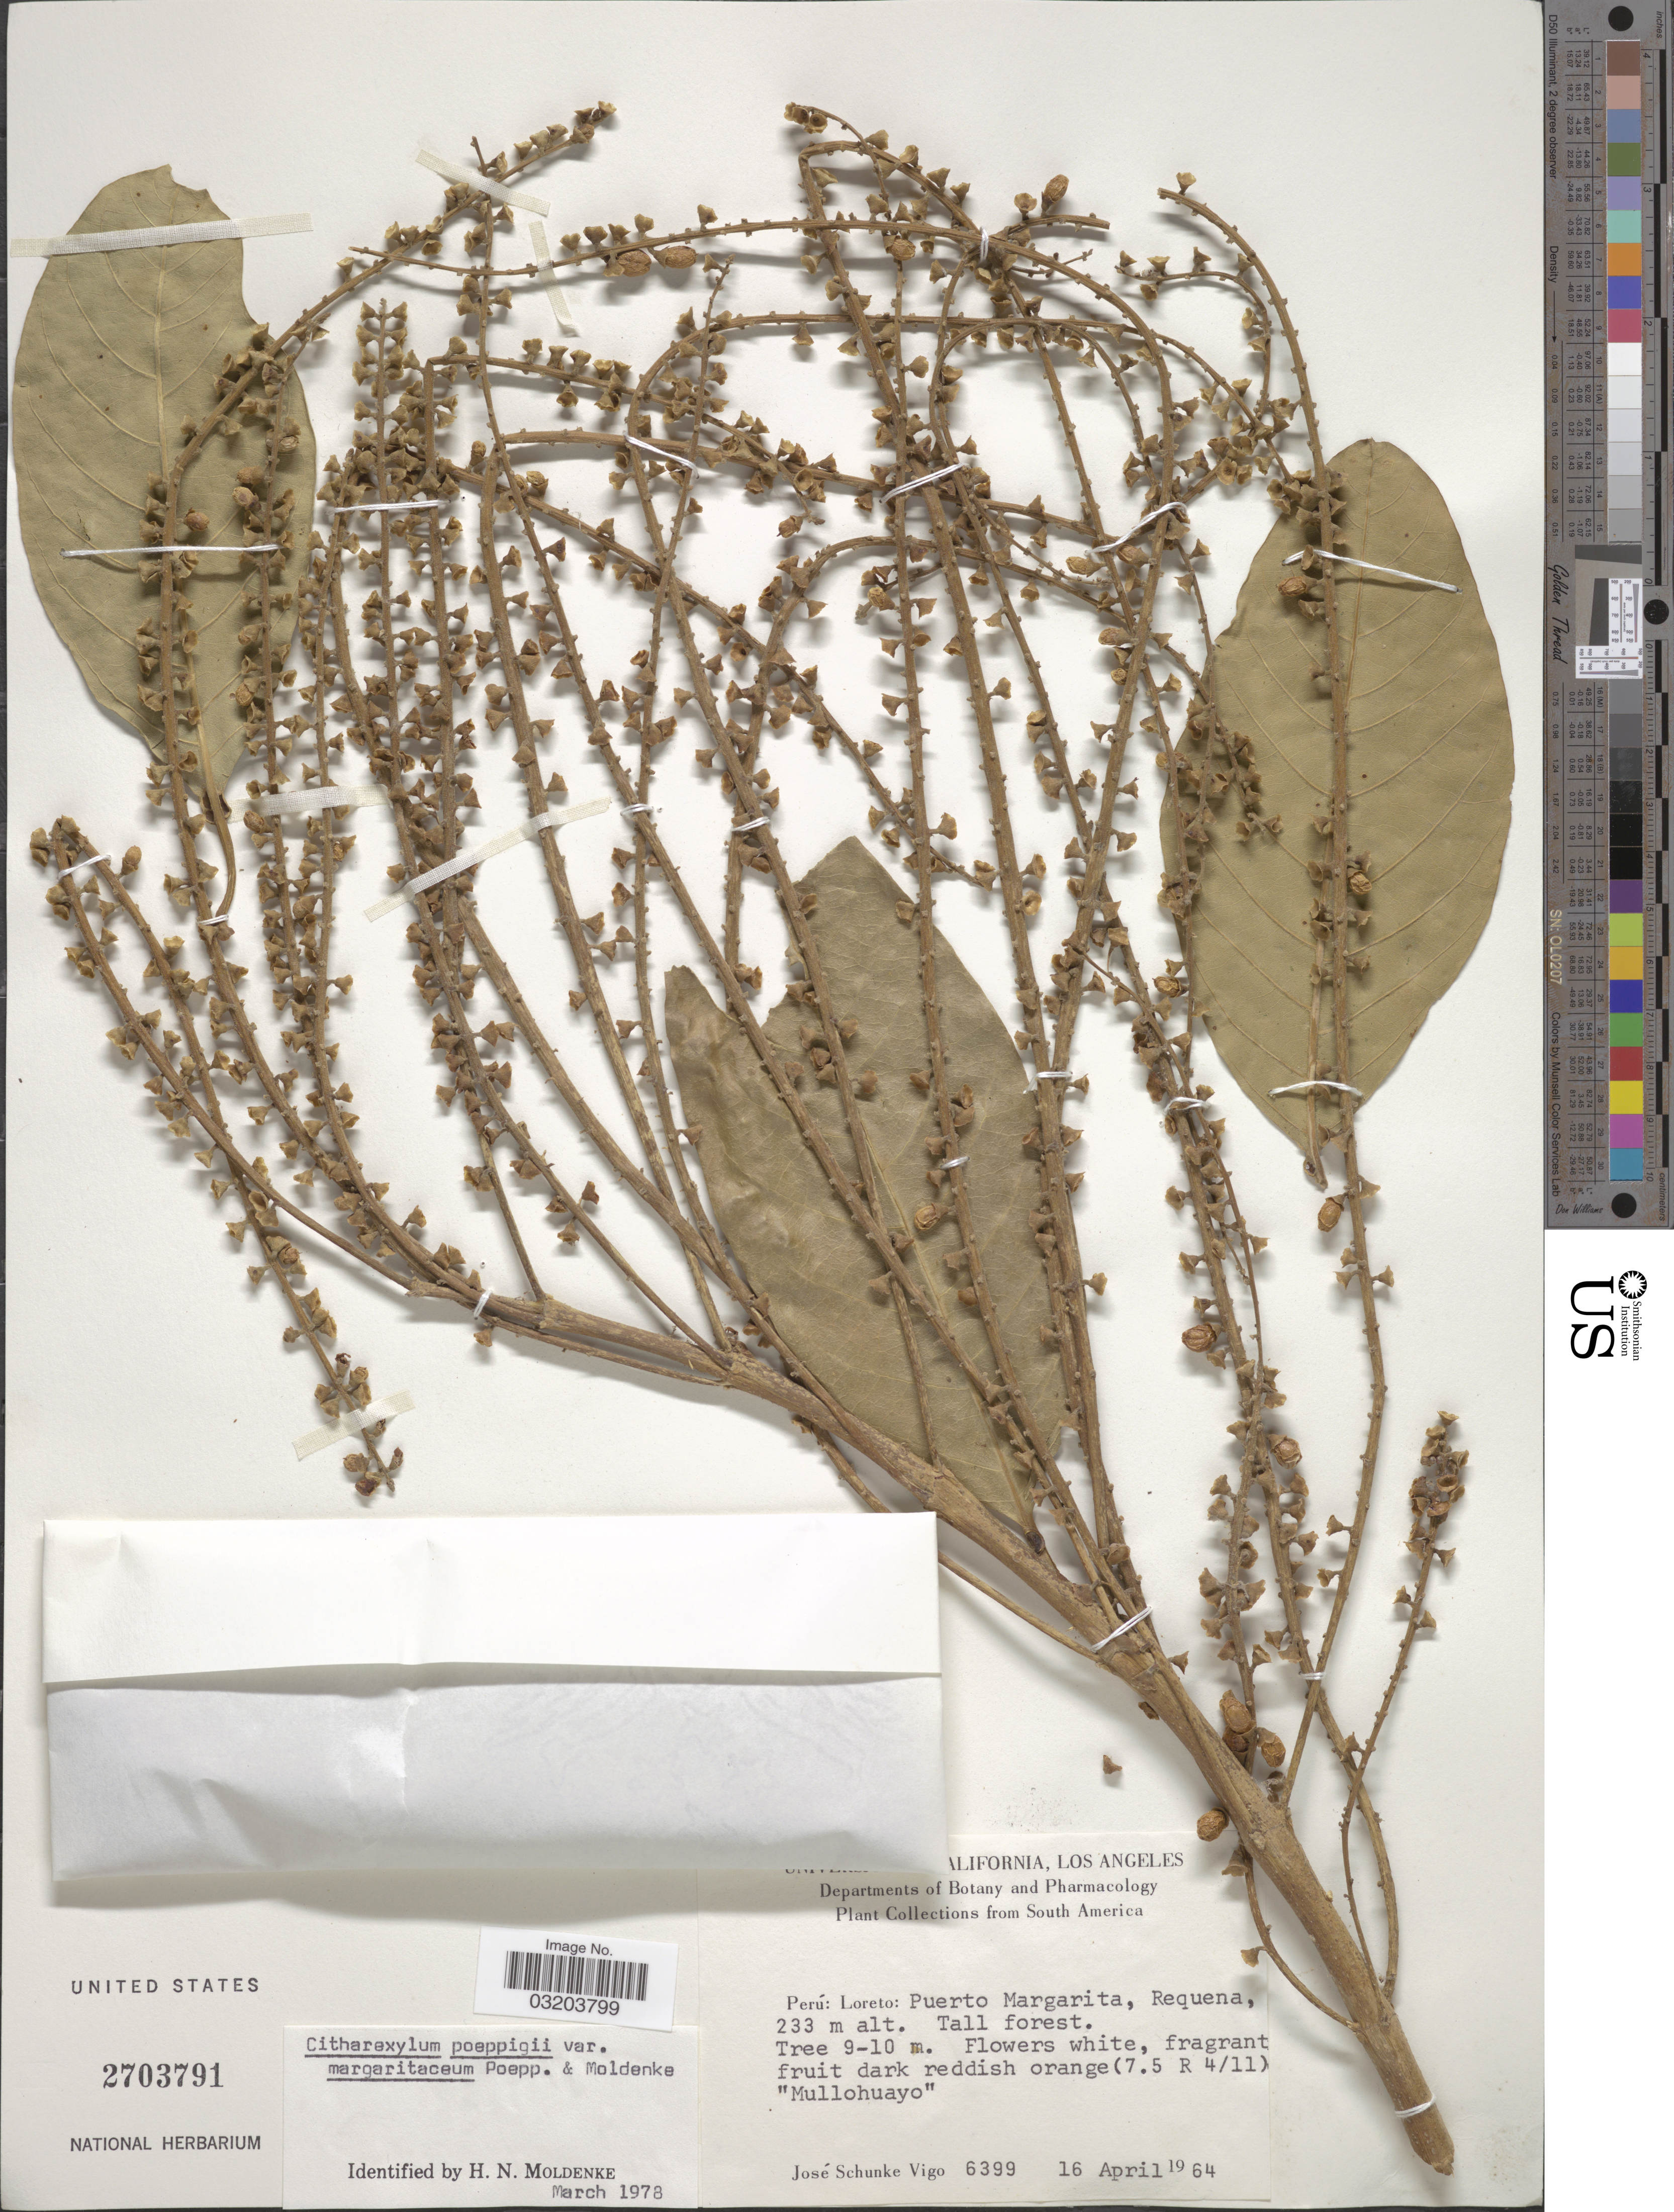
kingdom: Plantae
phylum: Tracheophyta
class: Magnoliopsida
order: Lamiales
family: Verbenaceae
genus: Citharexylum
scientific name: Citharexylum poeppigii var. margaritaceum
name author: Moldenke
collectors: J. Schunke Vigo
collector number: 6399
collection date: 1964-04-16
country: Peru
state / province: Loreto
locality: Puerto Margarita, Requena.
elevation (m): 233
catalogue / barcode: US 2703791